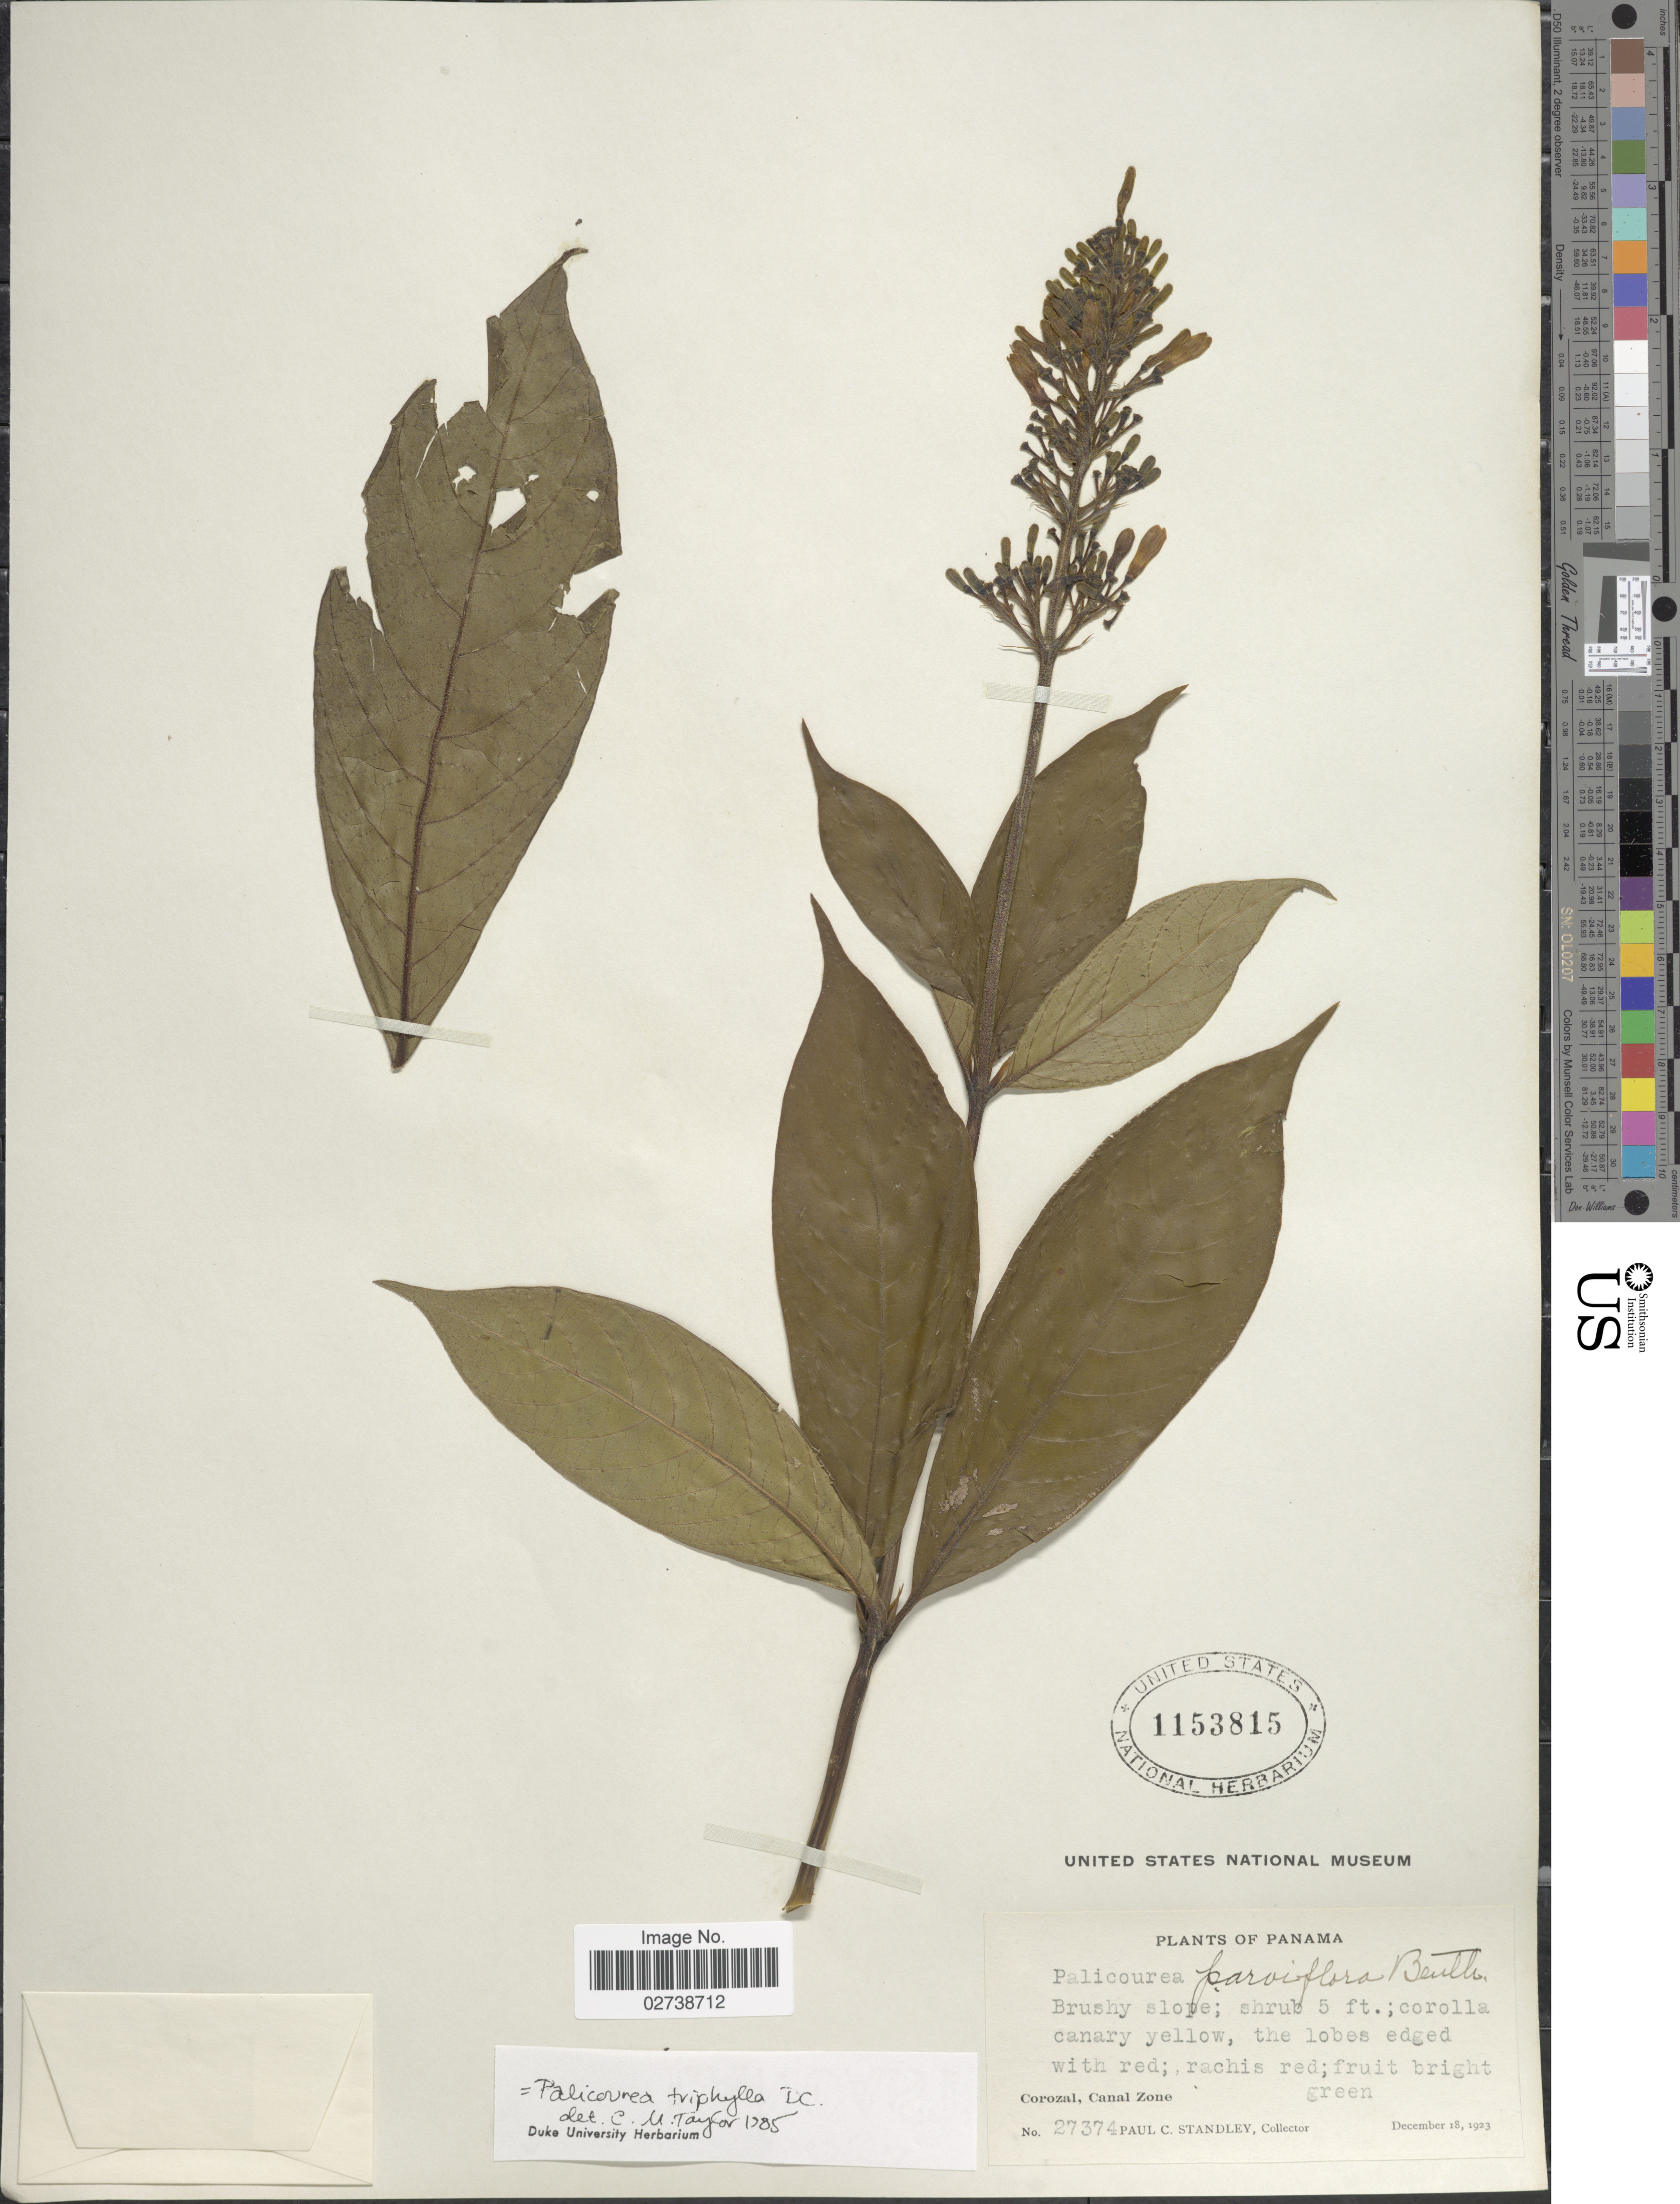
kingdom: Plantae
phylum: Tracheophyta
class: Magnoliopsida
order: Gentianales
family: Rubiaceae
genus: Palicourea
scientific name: Palicourea triphylla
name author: DC.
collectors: P. C. Standley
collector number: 27374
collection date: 1923-12-18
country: Panama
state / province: Colón / Panamá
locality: Brushy slope; Corozal, Canal Zone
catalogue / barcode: US 1153815